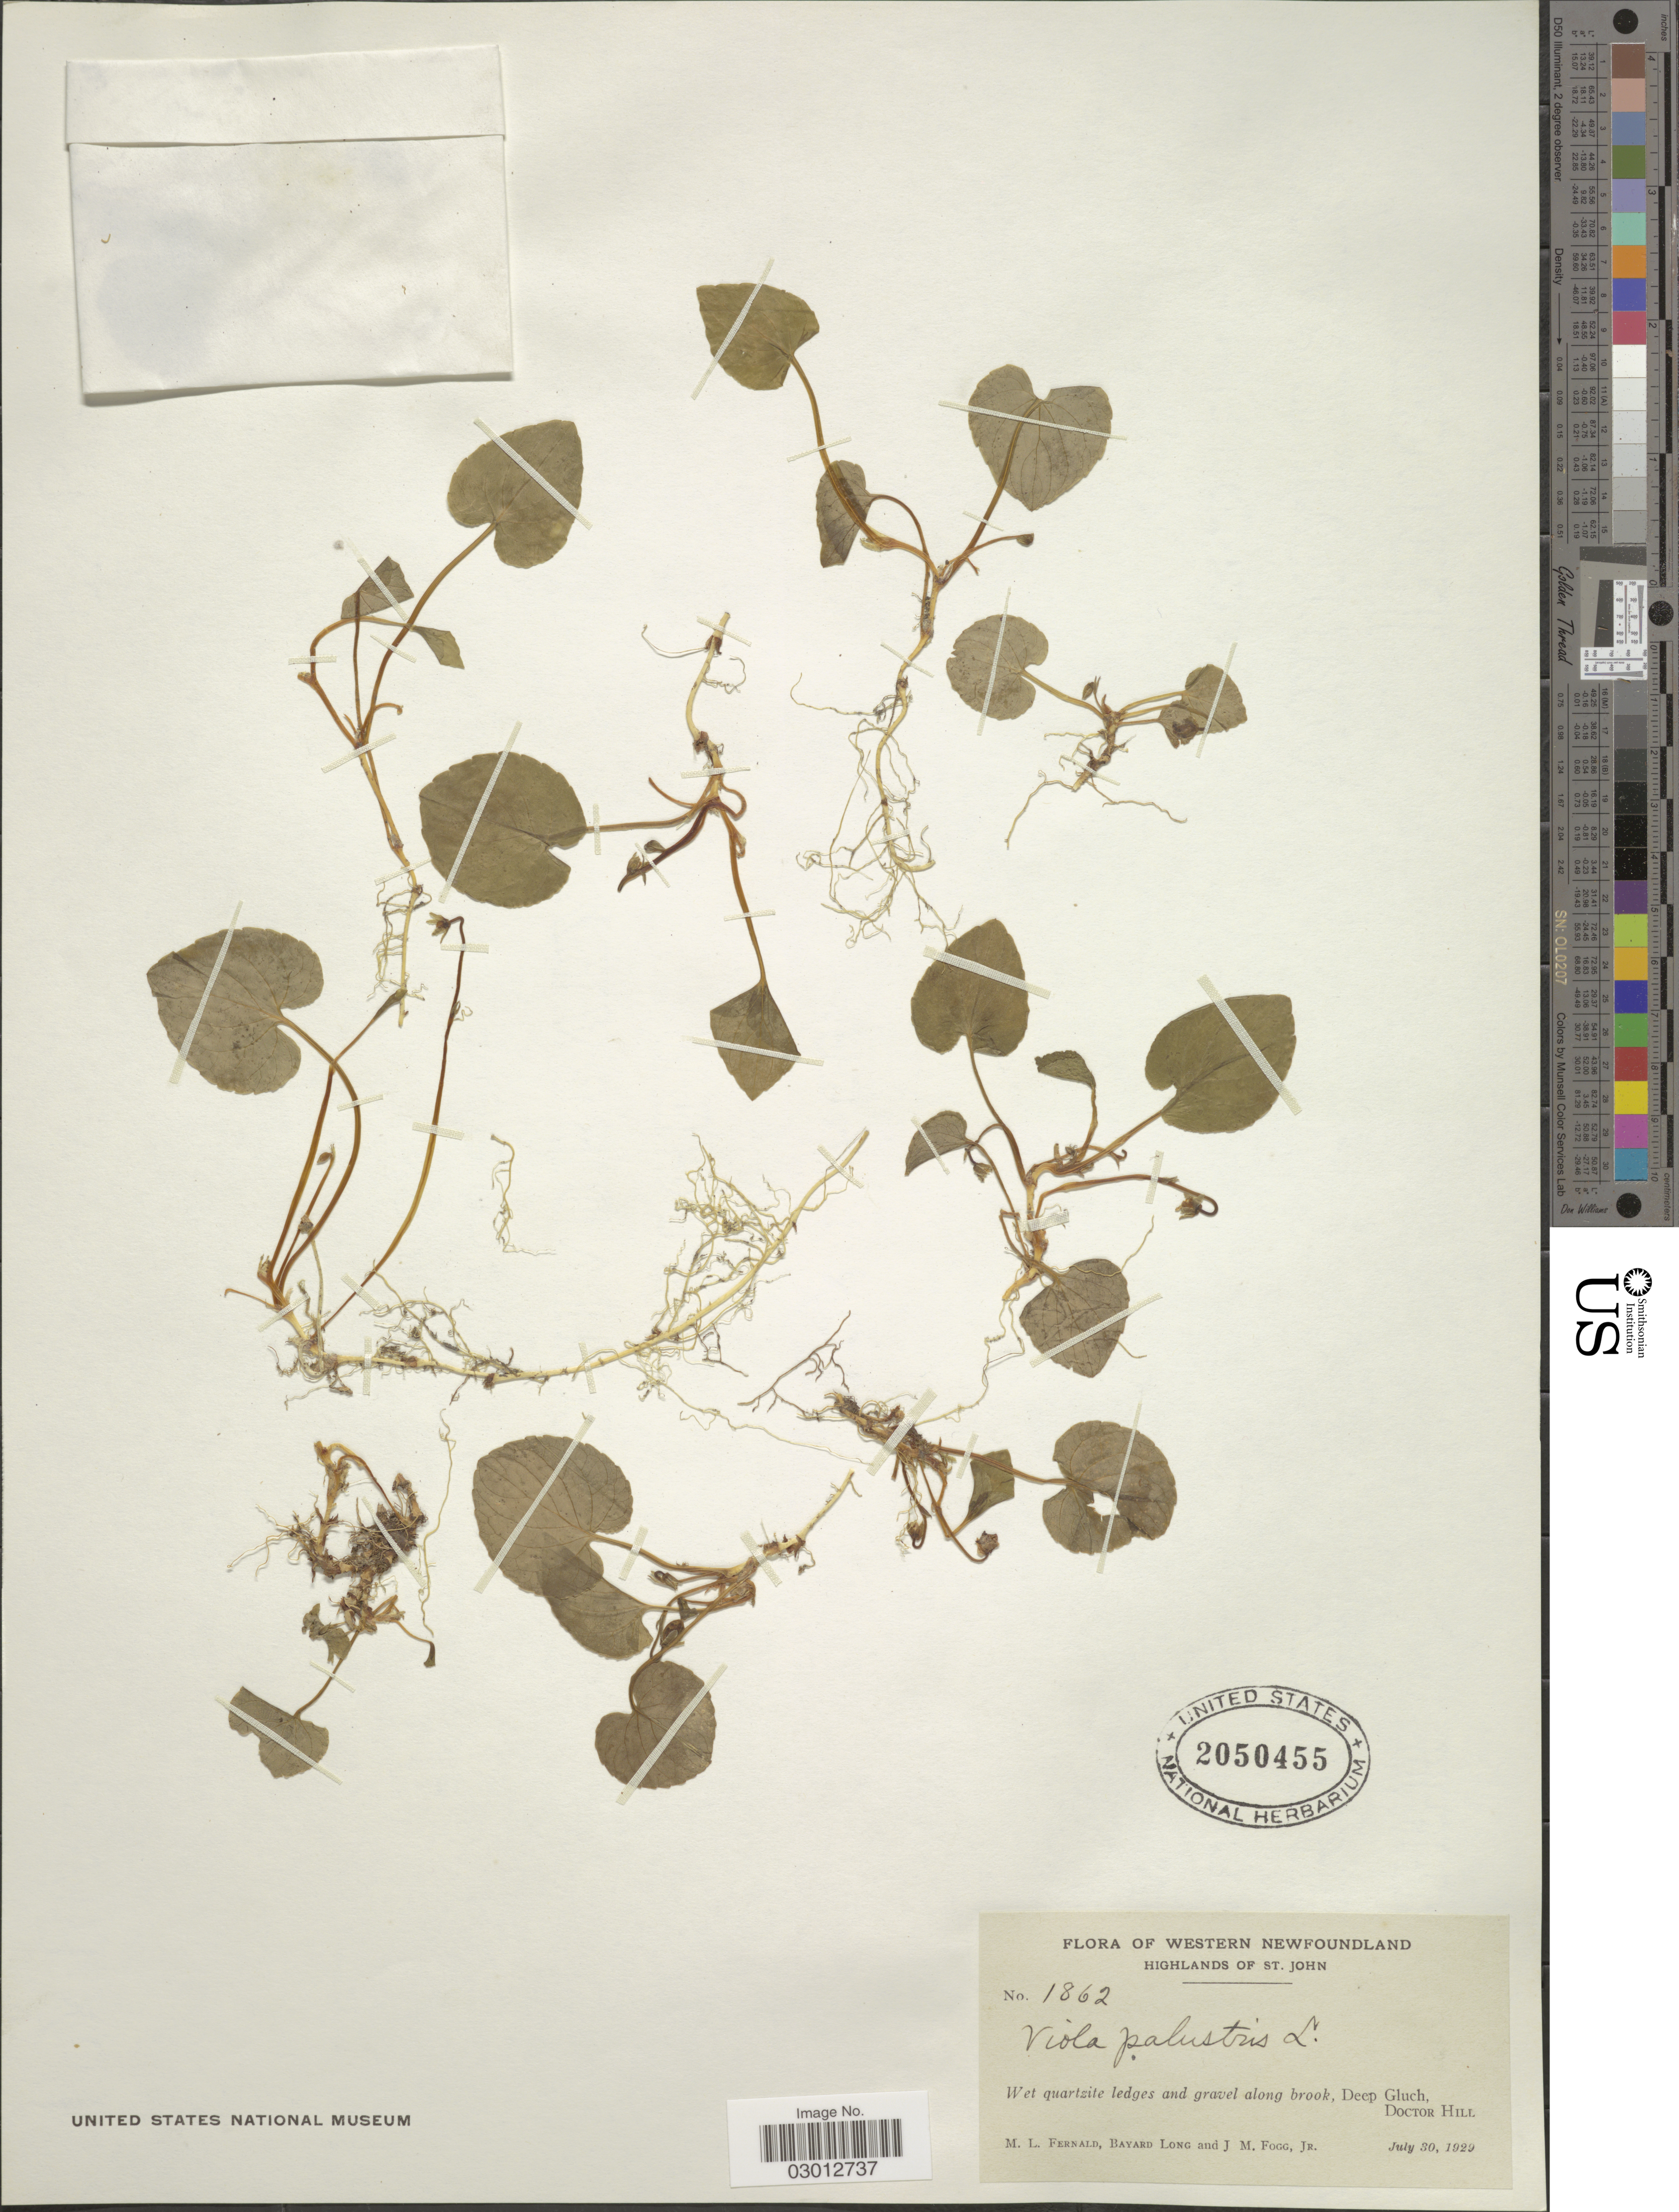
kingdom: Plantae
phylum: Tracheophyta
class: Magnoliopsida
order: Malpighiales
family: Violaceae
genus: Viola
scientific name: Viola palustris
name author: L.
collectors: M. L. Fernald, B. Long & J. Fogg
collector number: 1862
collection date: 1929-07-30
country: Canada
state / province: Newfoundland and Labrador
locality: Western Newfoundland, Highlands of St. John, Wet quartize ledges and gravel along brook, Deep Gluch, Doctor Hill.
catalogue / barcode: US 2050455